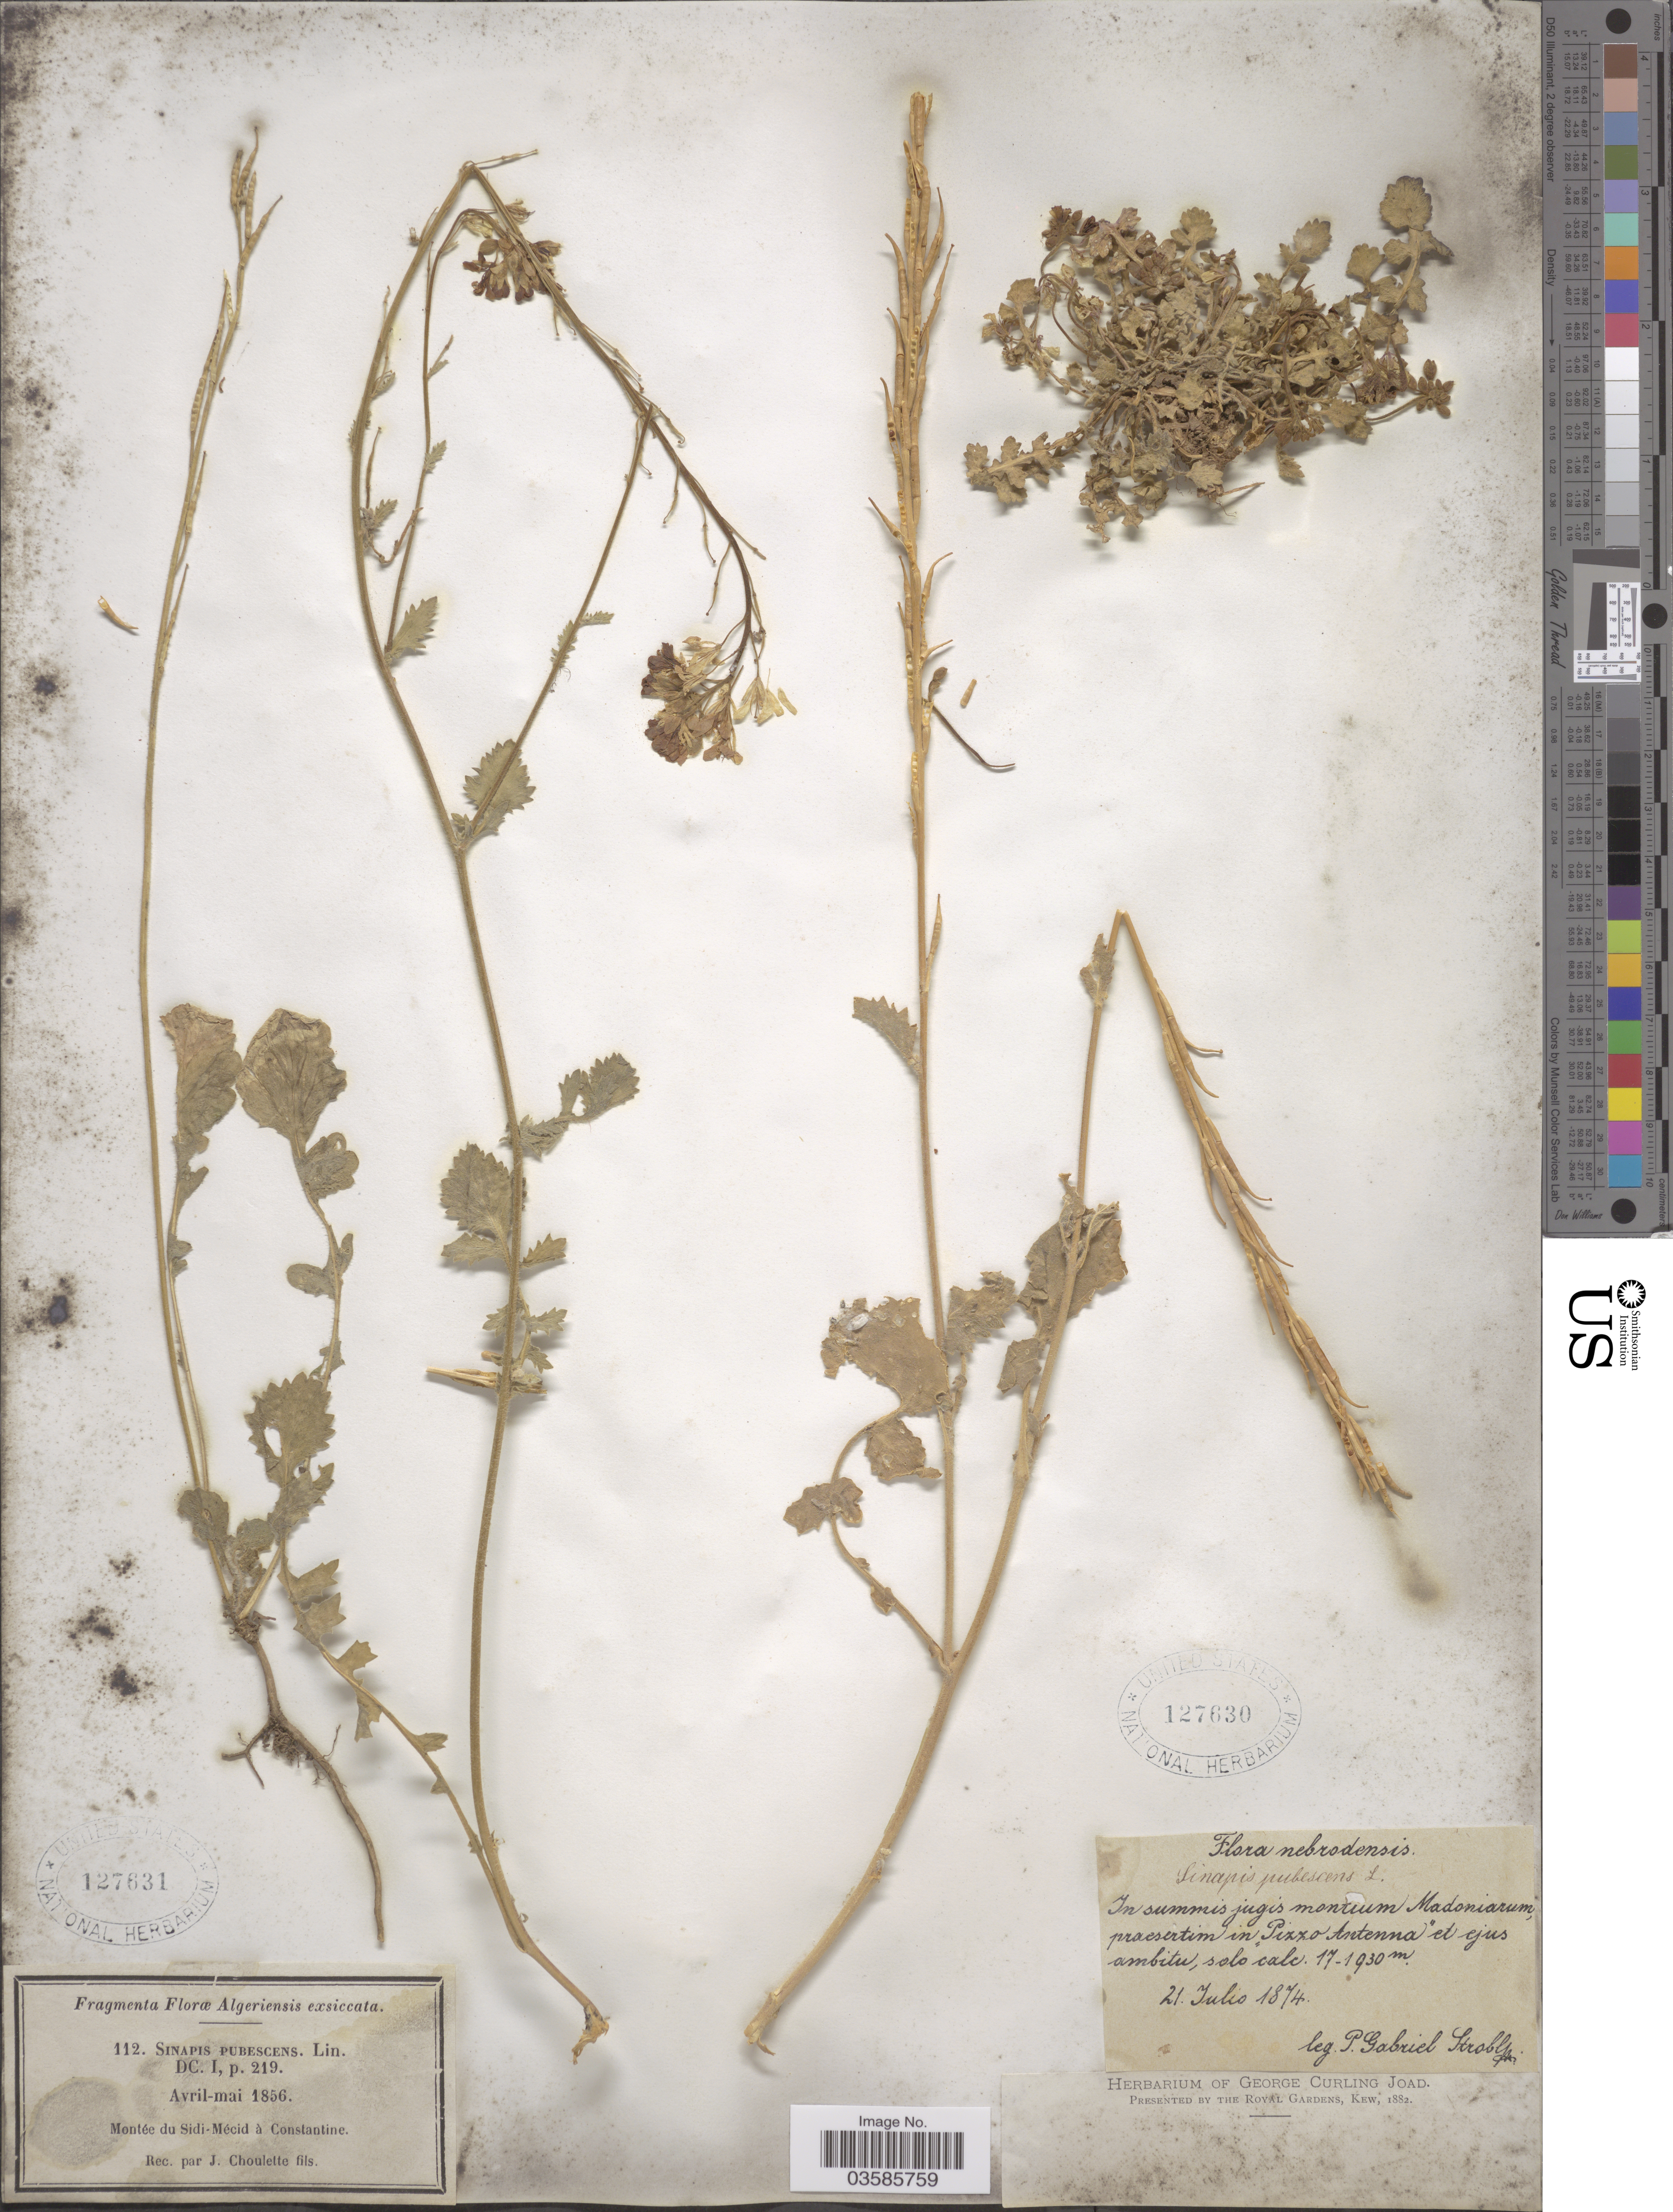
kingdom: Plantae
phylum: Tracheophyta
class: Magnoliopsida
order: Brassicales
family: Brassicaceae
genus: Brassica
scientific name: Brassica pubescens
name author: (L.) Ardoino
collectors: J. Choulette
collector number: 112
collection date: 1856-04/1856-05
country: Algeria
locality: Algeriensis. Montée du Sidi-Mécid à Constantine.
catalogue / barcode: US 127631-2